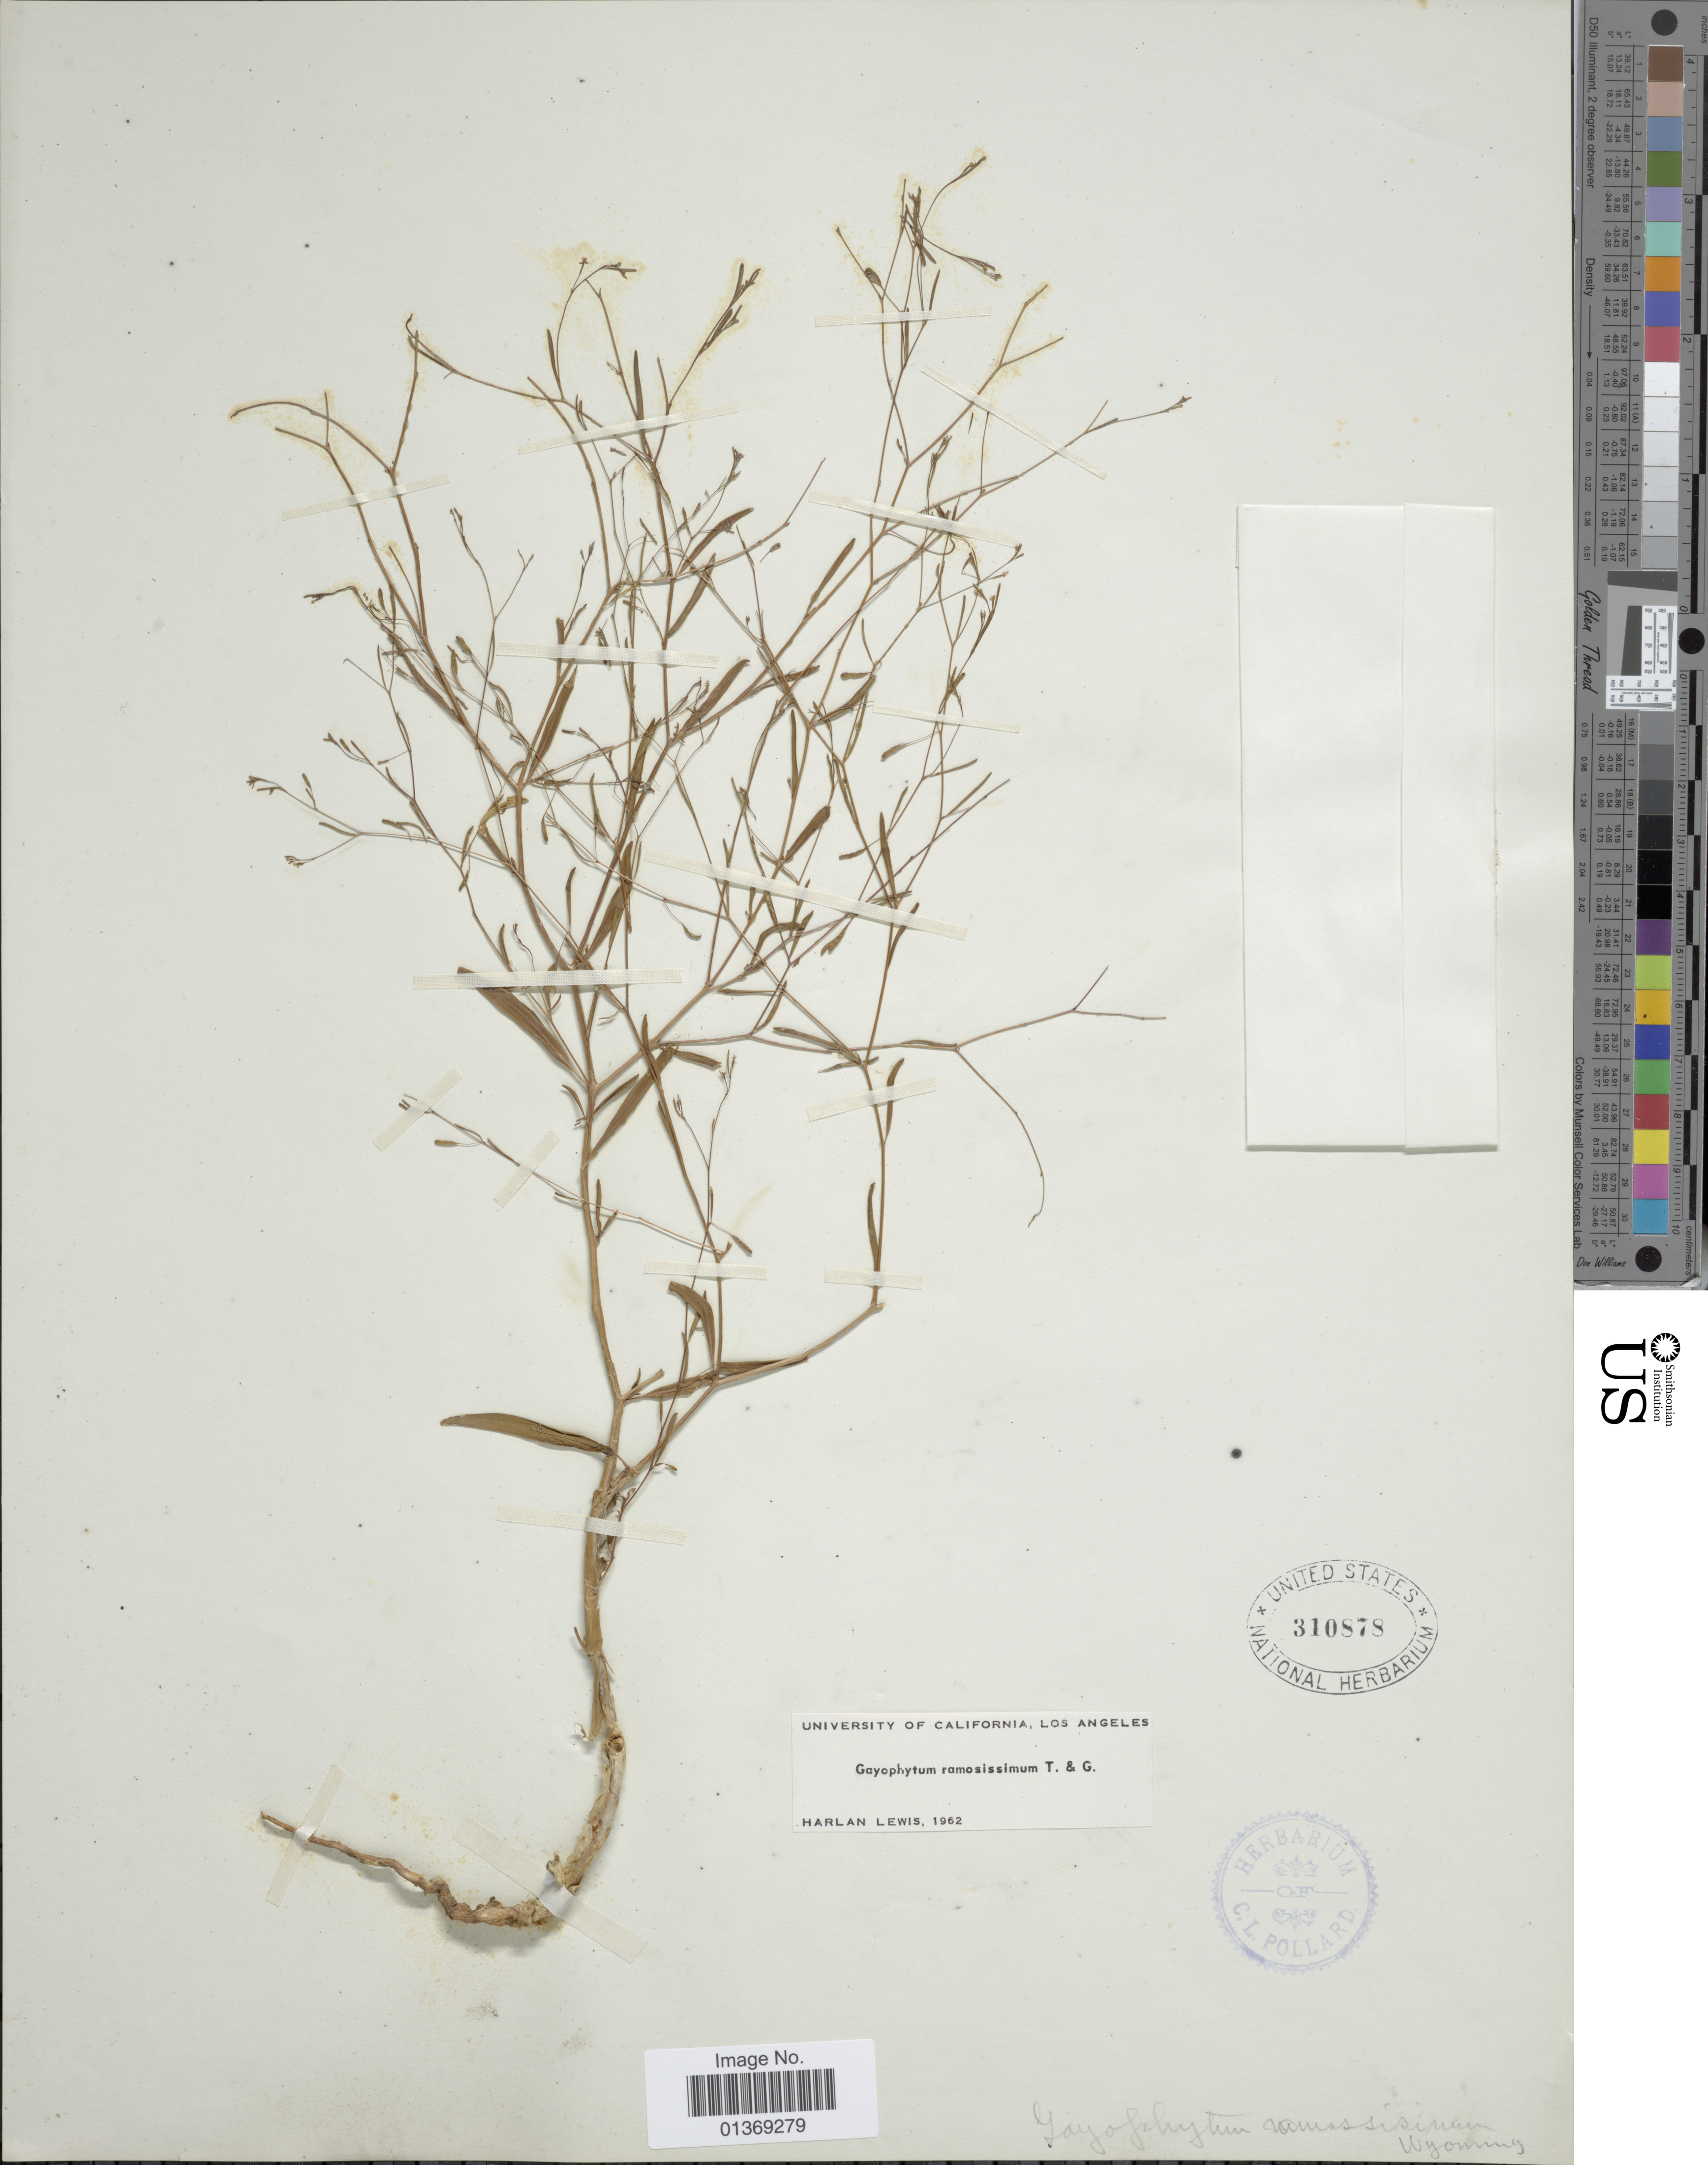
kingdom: Plantae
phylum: Tracheophyta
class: Magnoliopsida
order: Myrtales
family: Onagraceae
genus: Gayophytum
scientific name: Gayophytum ramosissimum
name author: Torr. & A. Gray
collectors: ex herb. C.L. Pollard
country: United States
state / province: Wyoming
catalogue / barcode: US 310878